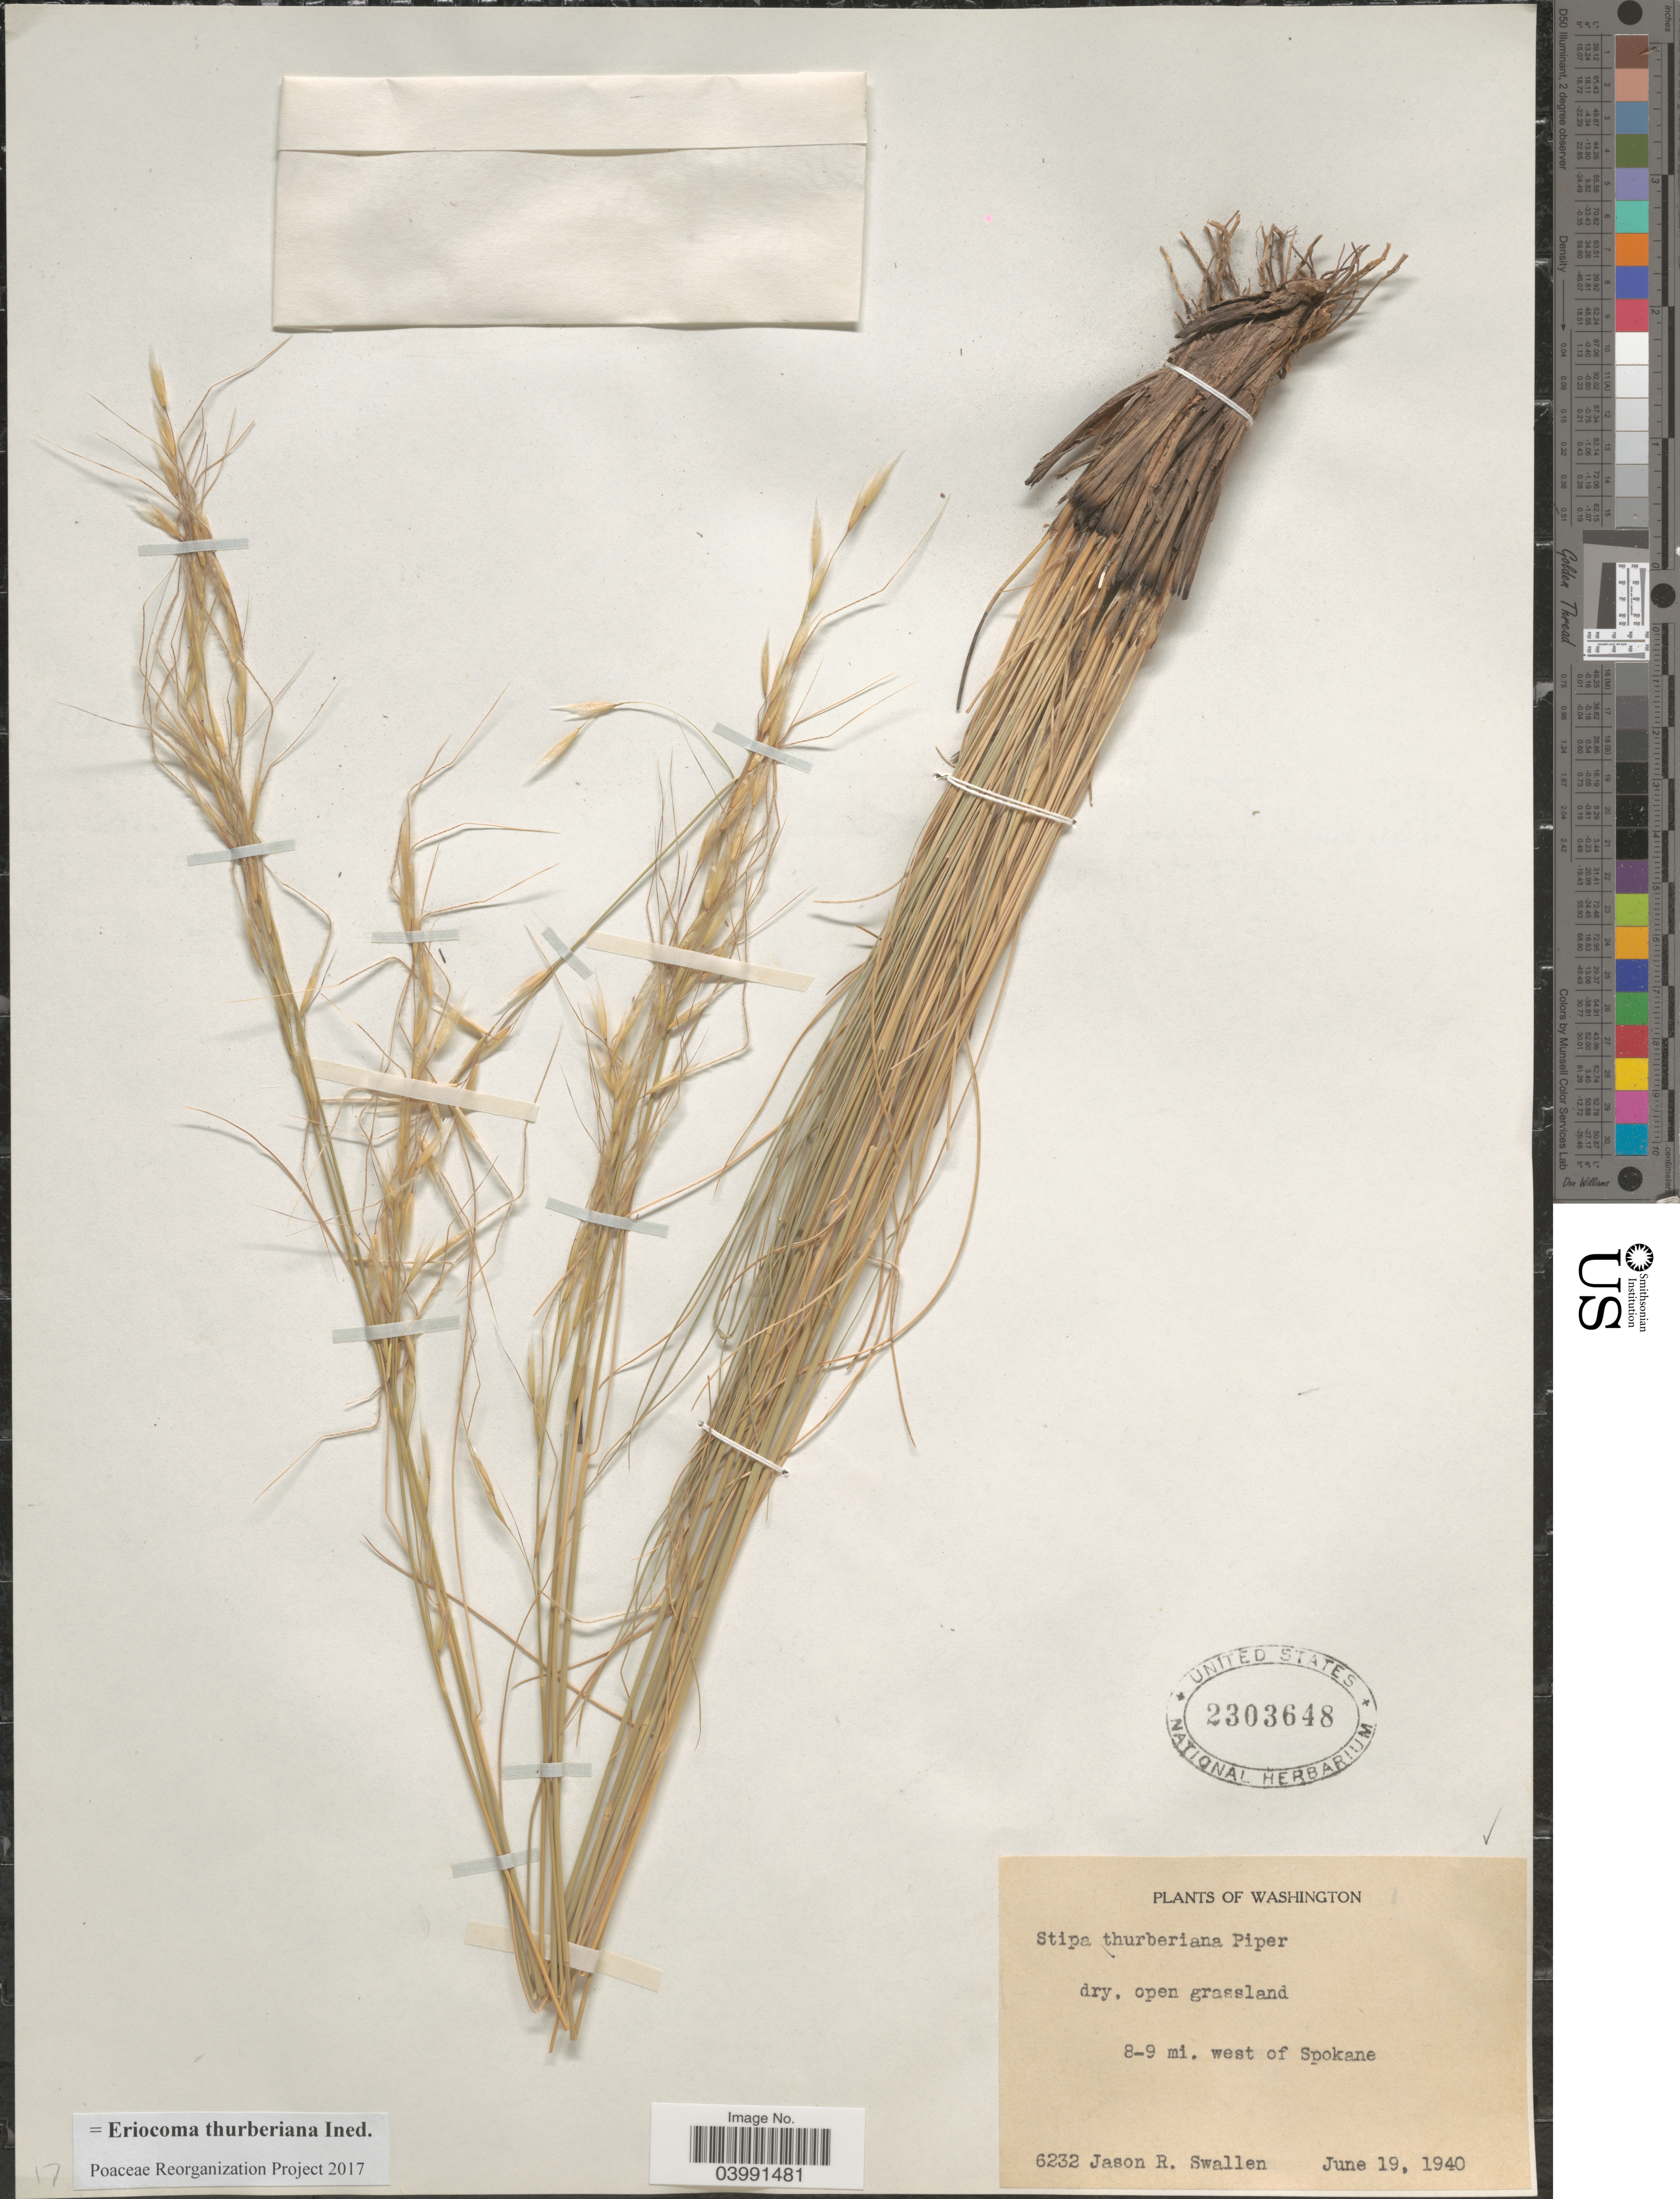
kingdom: Plantae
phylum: Tracheophyta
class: Liliopsida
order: Poales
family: Poaceae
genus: Eriocoma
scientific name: Eriocoma thurberiana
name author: (Piper) Romasch.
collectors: J. R. Swallen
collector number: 6232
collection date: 1940-06-19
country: United States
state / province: Washington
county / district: Spokane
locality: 8-9 mi. west of Spokane.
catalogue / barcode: US 2303648